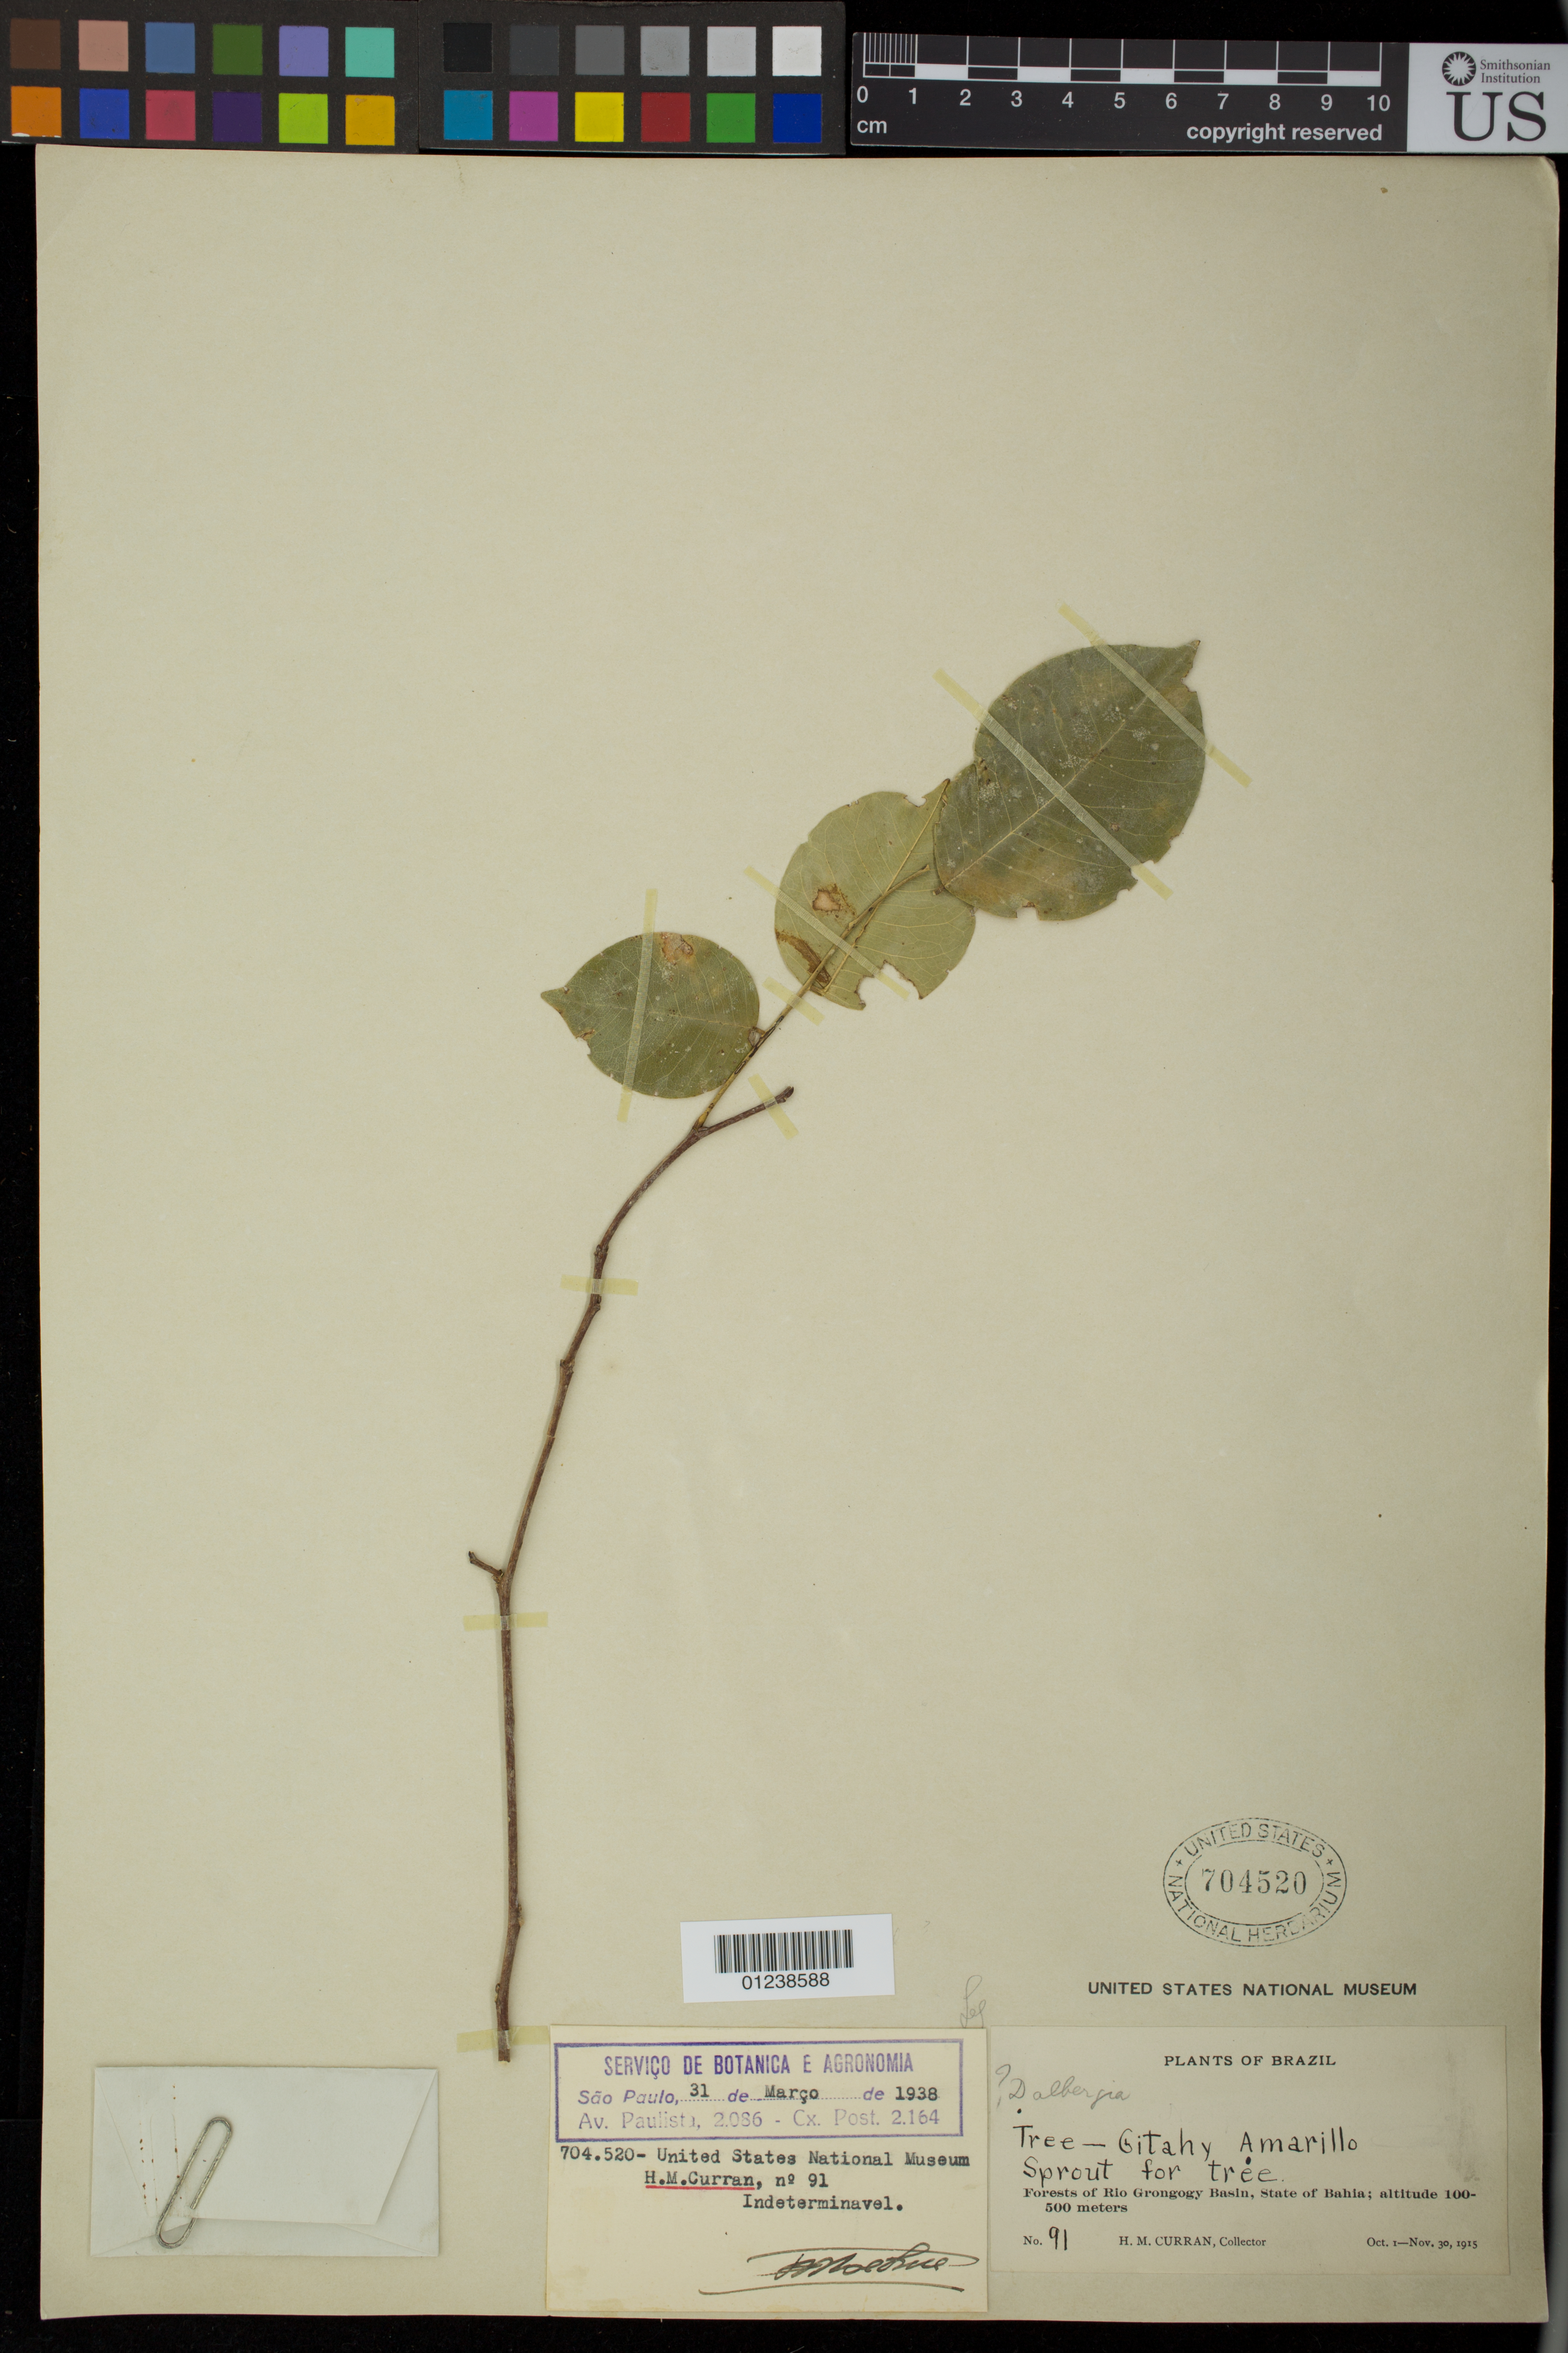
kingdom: Plantae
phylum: Tracheophyta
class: Magnoliopsida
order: Fabales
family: Fabaceae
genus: Dalbergia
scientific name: Dalbergia sp.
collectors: H. M. Curran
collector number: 91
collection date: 1915-10-01/1915-11-30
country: Brazil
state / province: Bahia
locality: Forests of Rio Grongogy Basin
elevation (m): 100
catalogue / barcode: US 704520